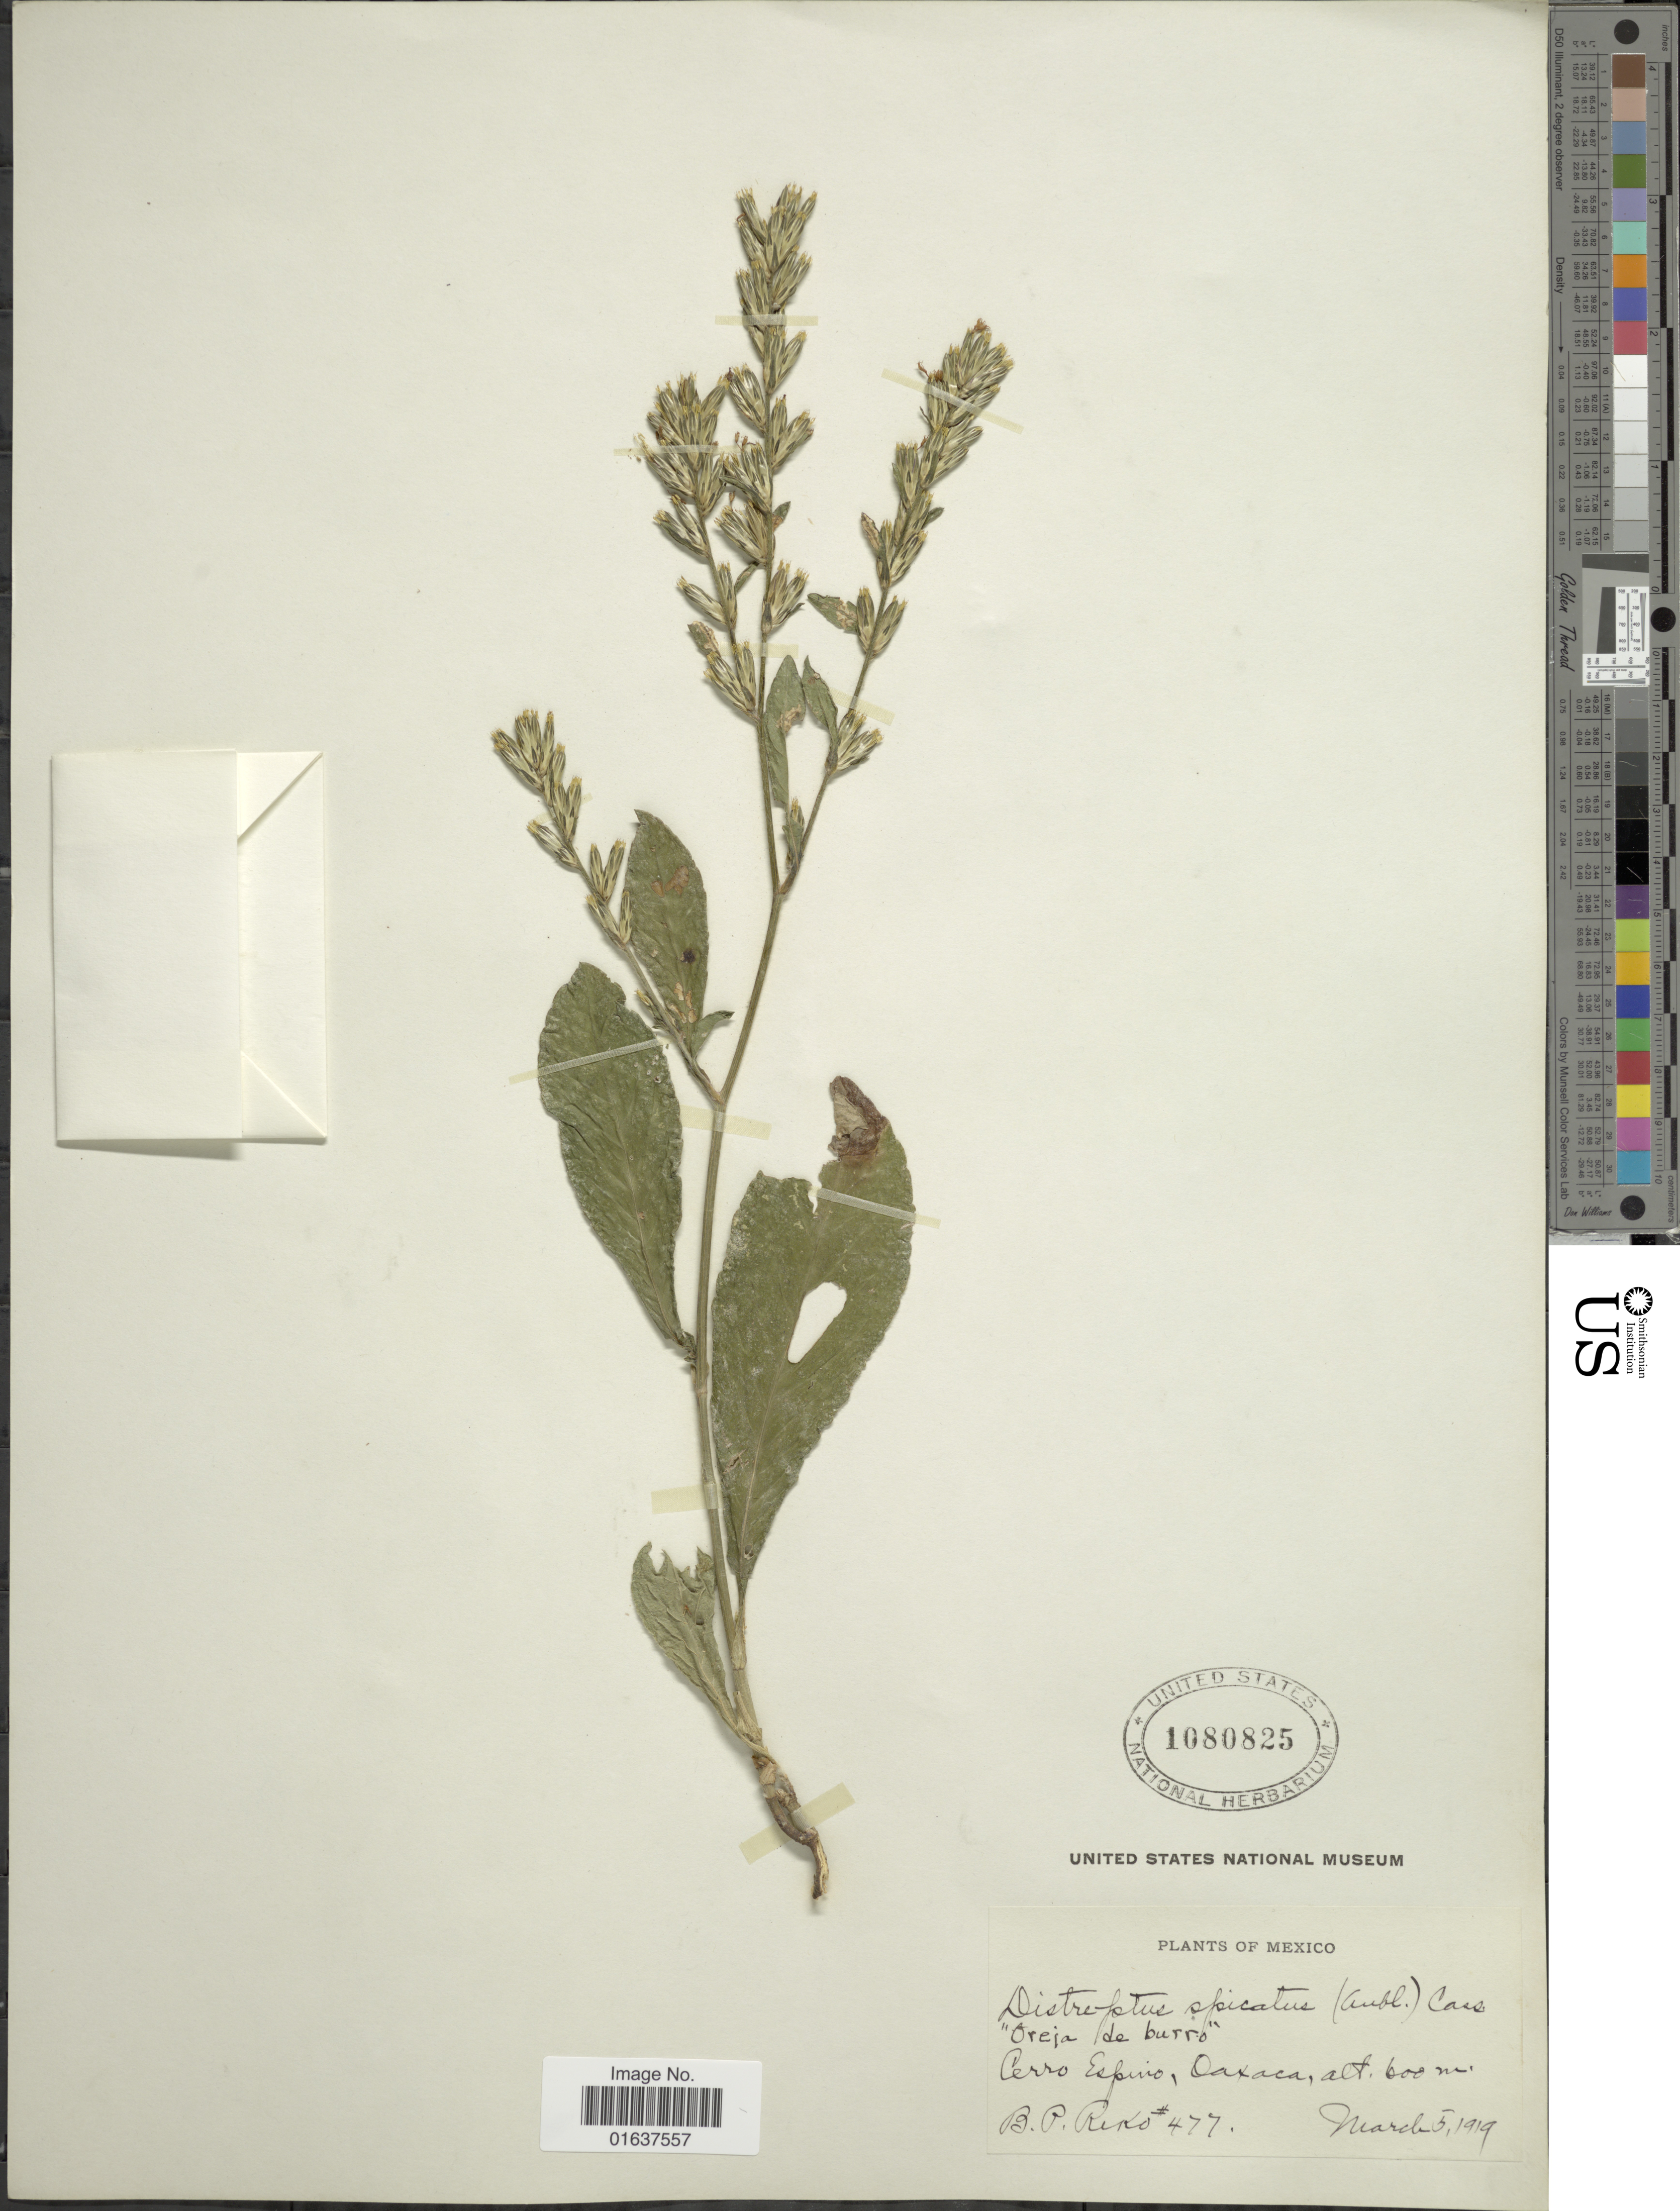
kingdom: Plantae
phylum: Tracheophyta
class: Magnoliopsida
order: Asterales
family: Asteraceae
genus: Pseudelephantopus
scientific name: Pseudelephantopus spicatus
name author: (Juss. ex Aubl.) C.F. Baker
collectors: B. Roko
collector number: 477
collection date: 1919-03-05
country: Mexico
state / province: Oaxaca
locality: Cerro Espiro, Oaxaca. Oreja de burro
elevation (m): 600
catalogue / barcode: US 1080825